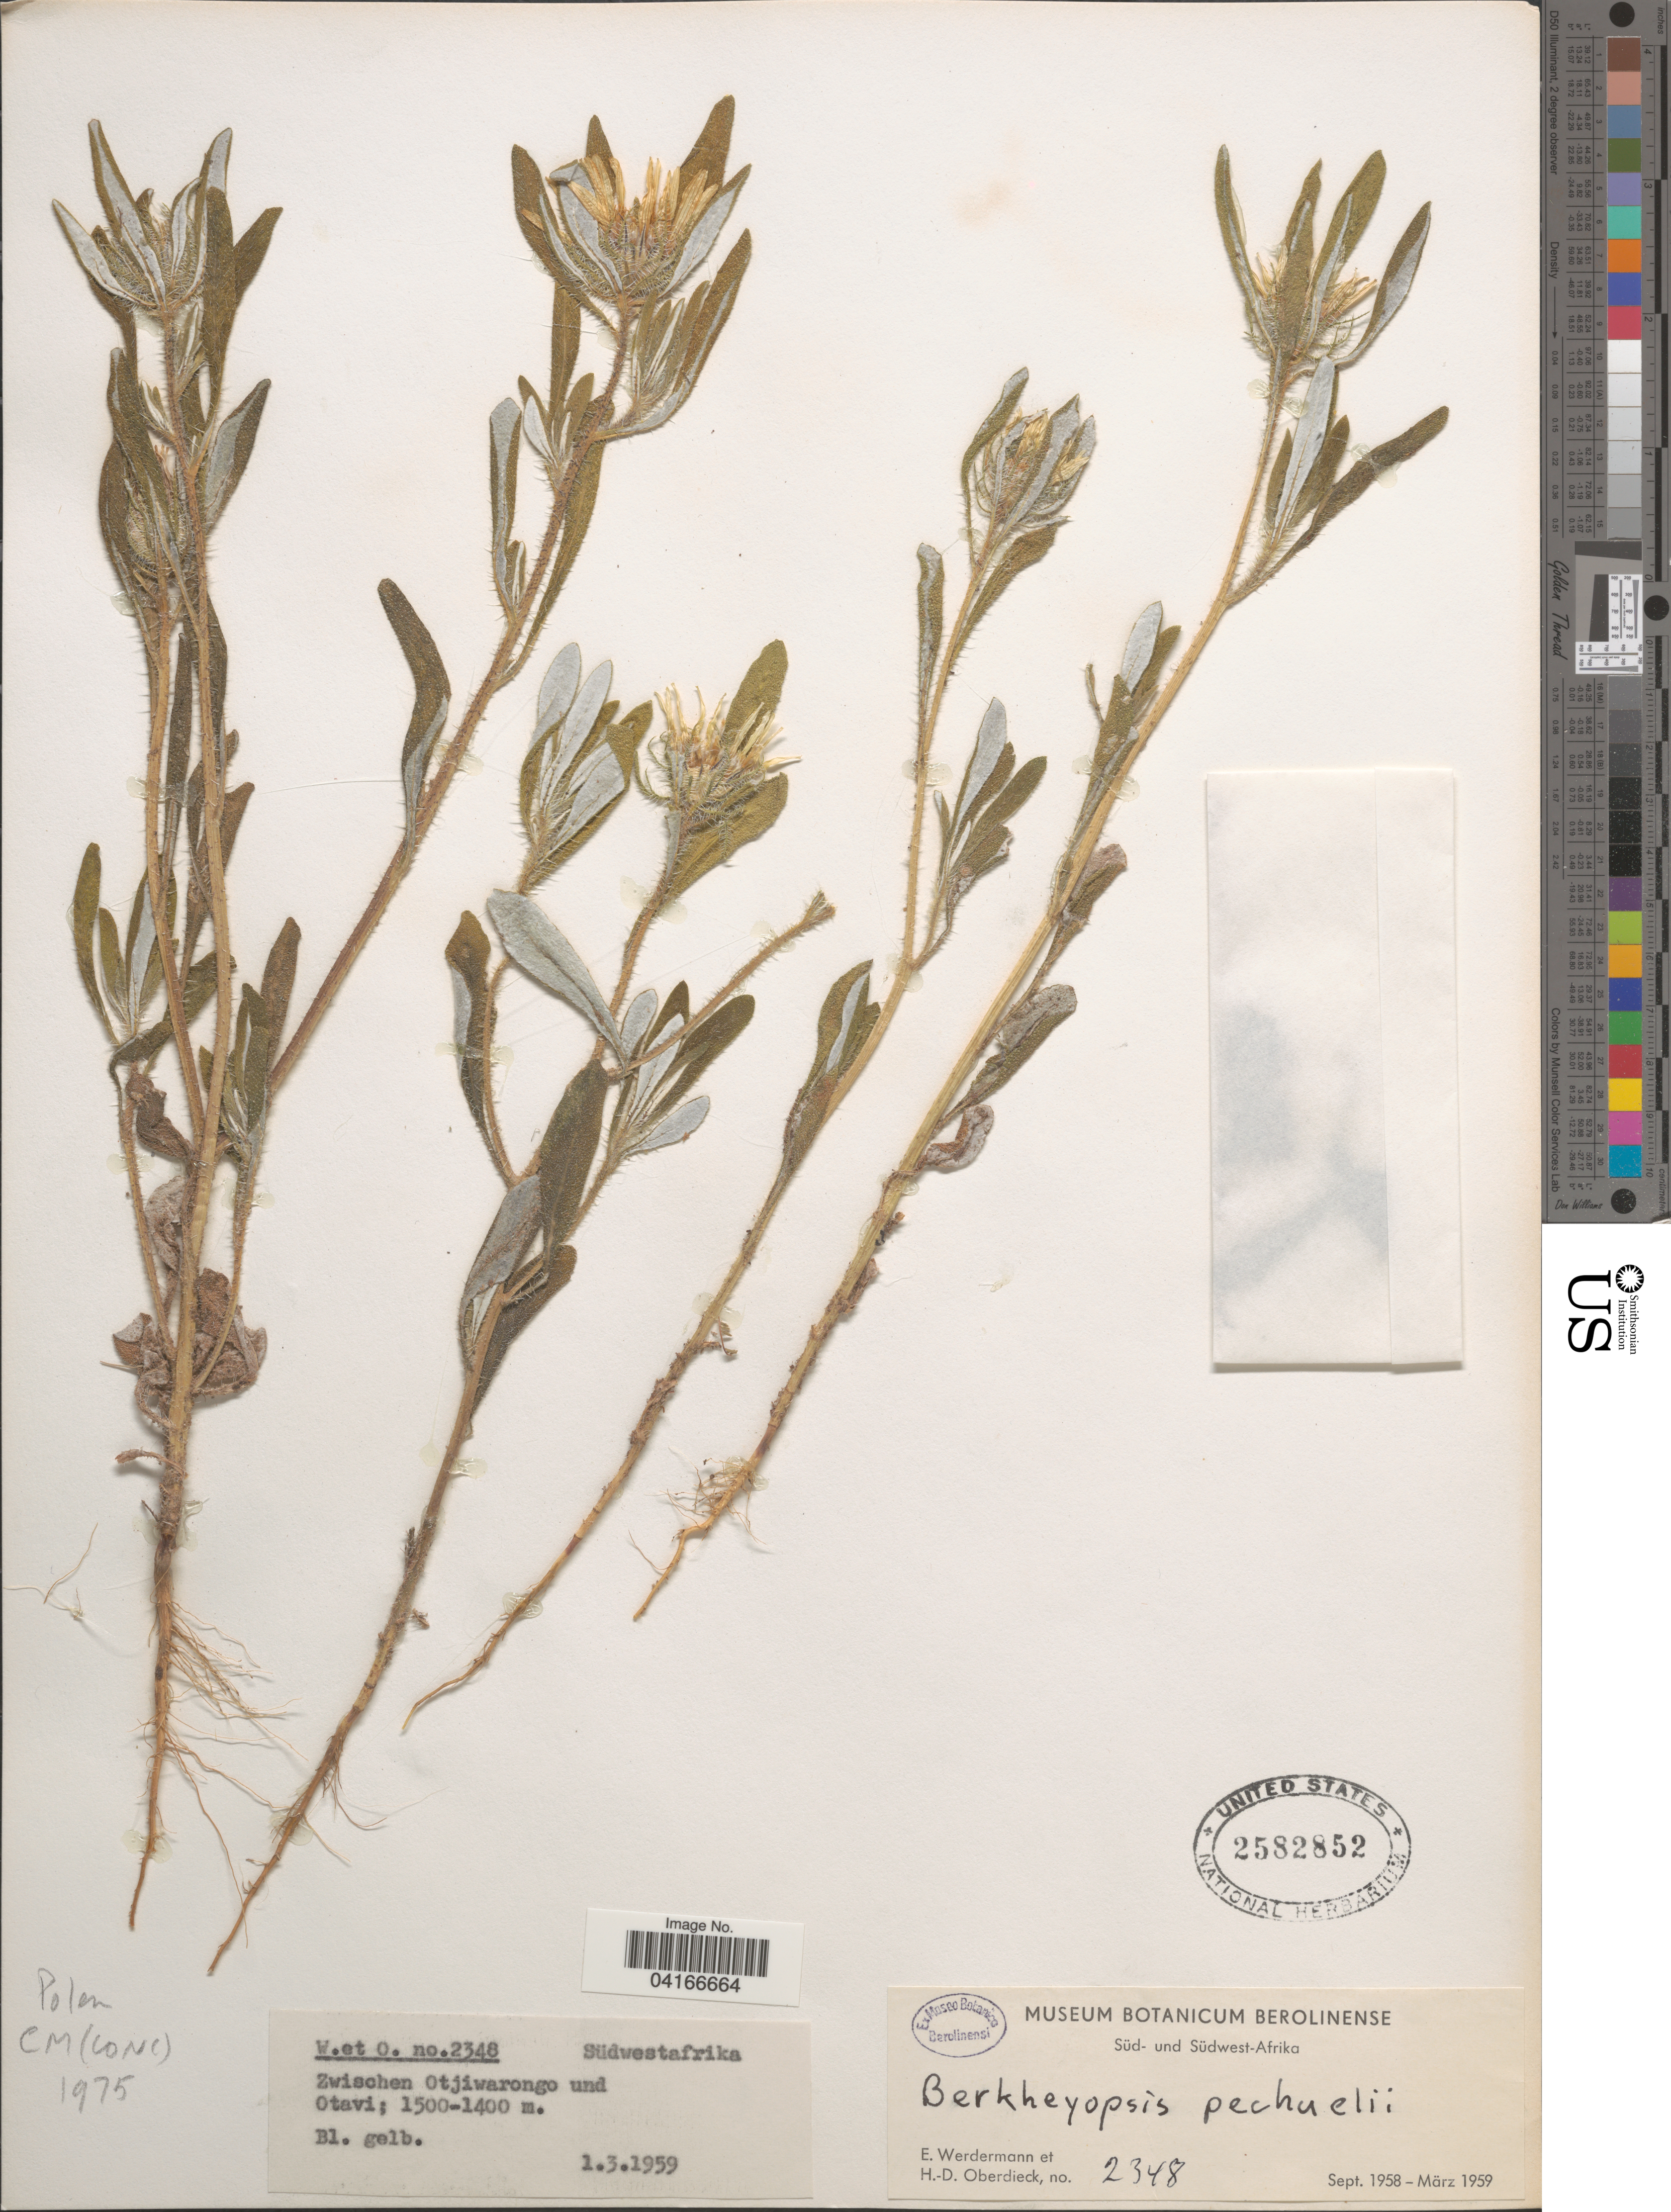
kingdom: Plantae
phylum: Tracheophyta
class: Magnoliopsida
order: Asterales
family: Asteraceae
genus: Hirpicium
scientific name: Hirpicium gazanioides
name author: (Harv.) Roessler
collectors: E. Werdermann & H. Oberdieck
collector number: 2348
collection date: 1959-03-01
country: Namibia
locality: Südwestafrika. Zwischen Otjiwarongo und Otavi.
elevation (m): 1400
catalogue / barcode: US 2582852